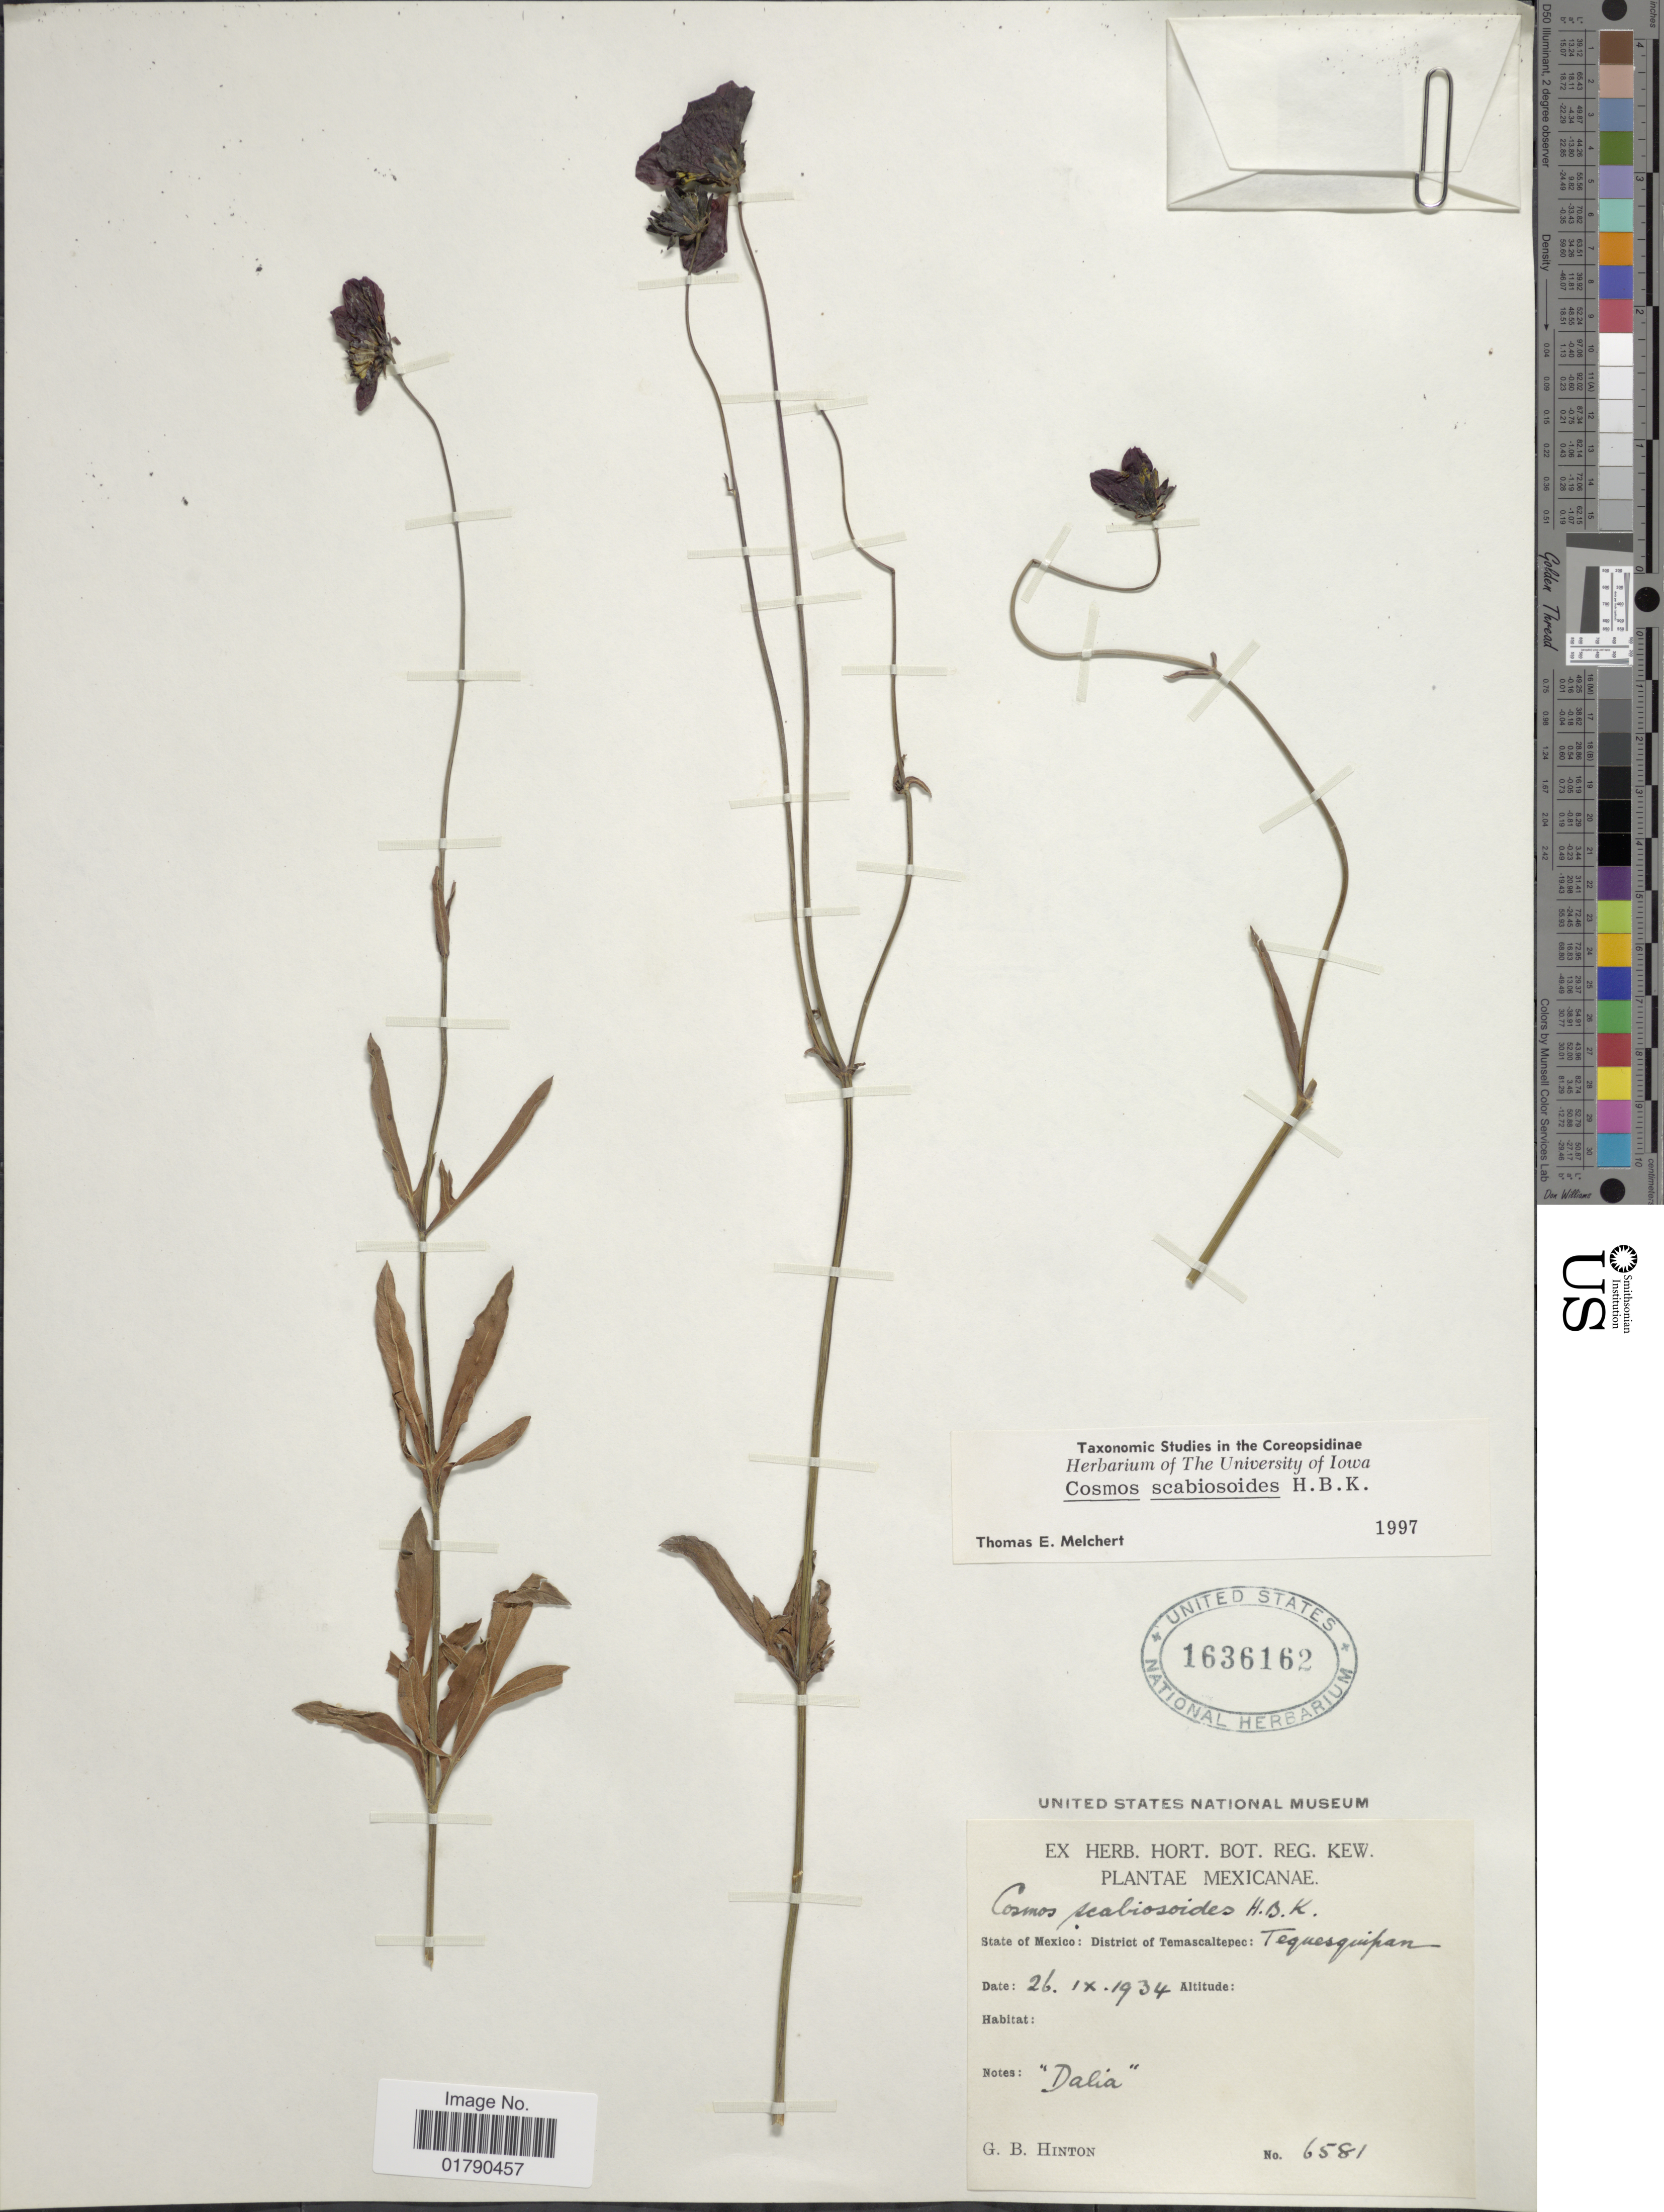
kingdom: Plantae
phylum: Tracheophyta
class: Magnoliopsida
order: Asterales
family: Asteraceae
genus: Cosmos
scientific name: Cosmos scabiosoides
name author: Kunth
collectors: G. B. Hinton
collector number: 6581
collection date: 1934-09-26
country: Mexico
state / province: México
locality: District of Temascaltepec, Tequesquipan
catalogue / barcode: US 1636162